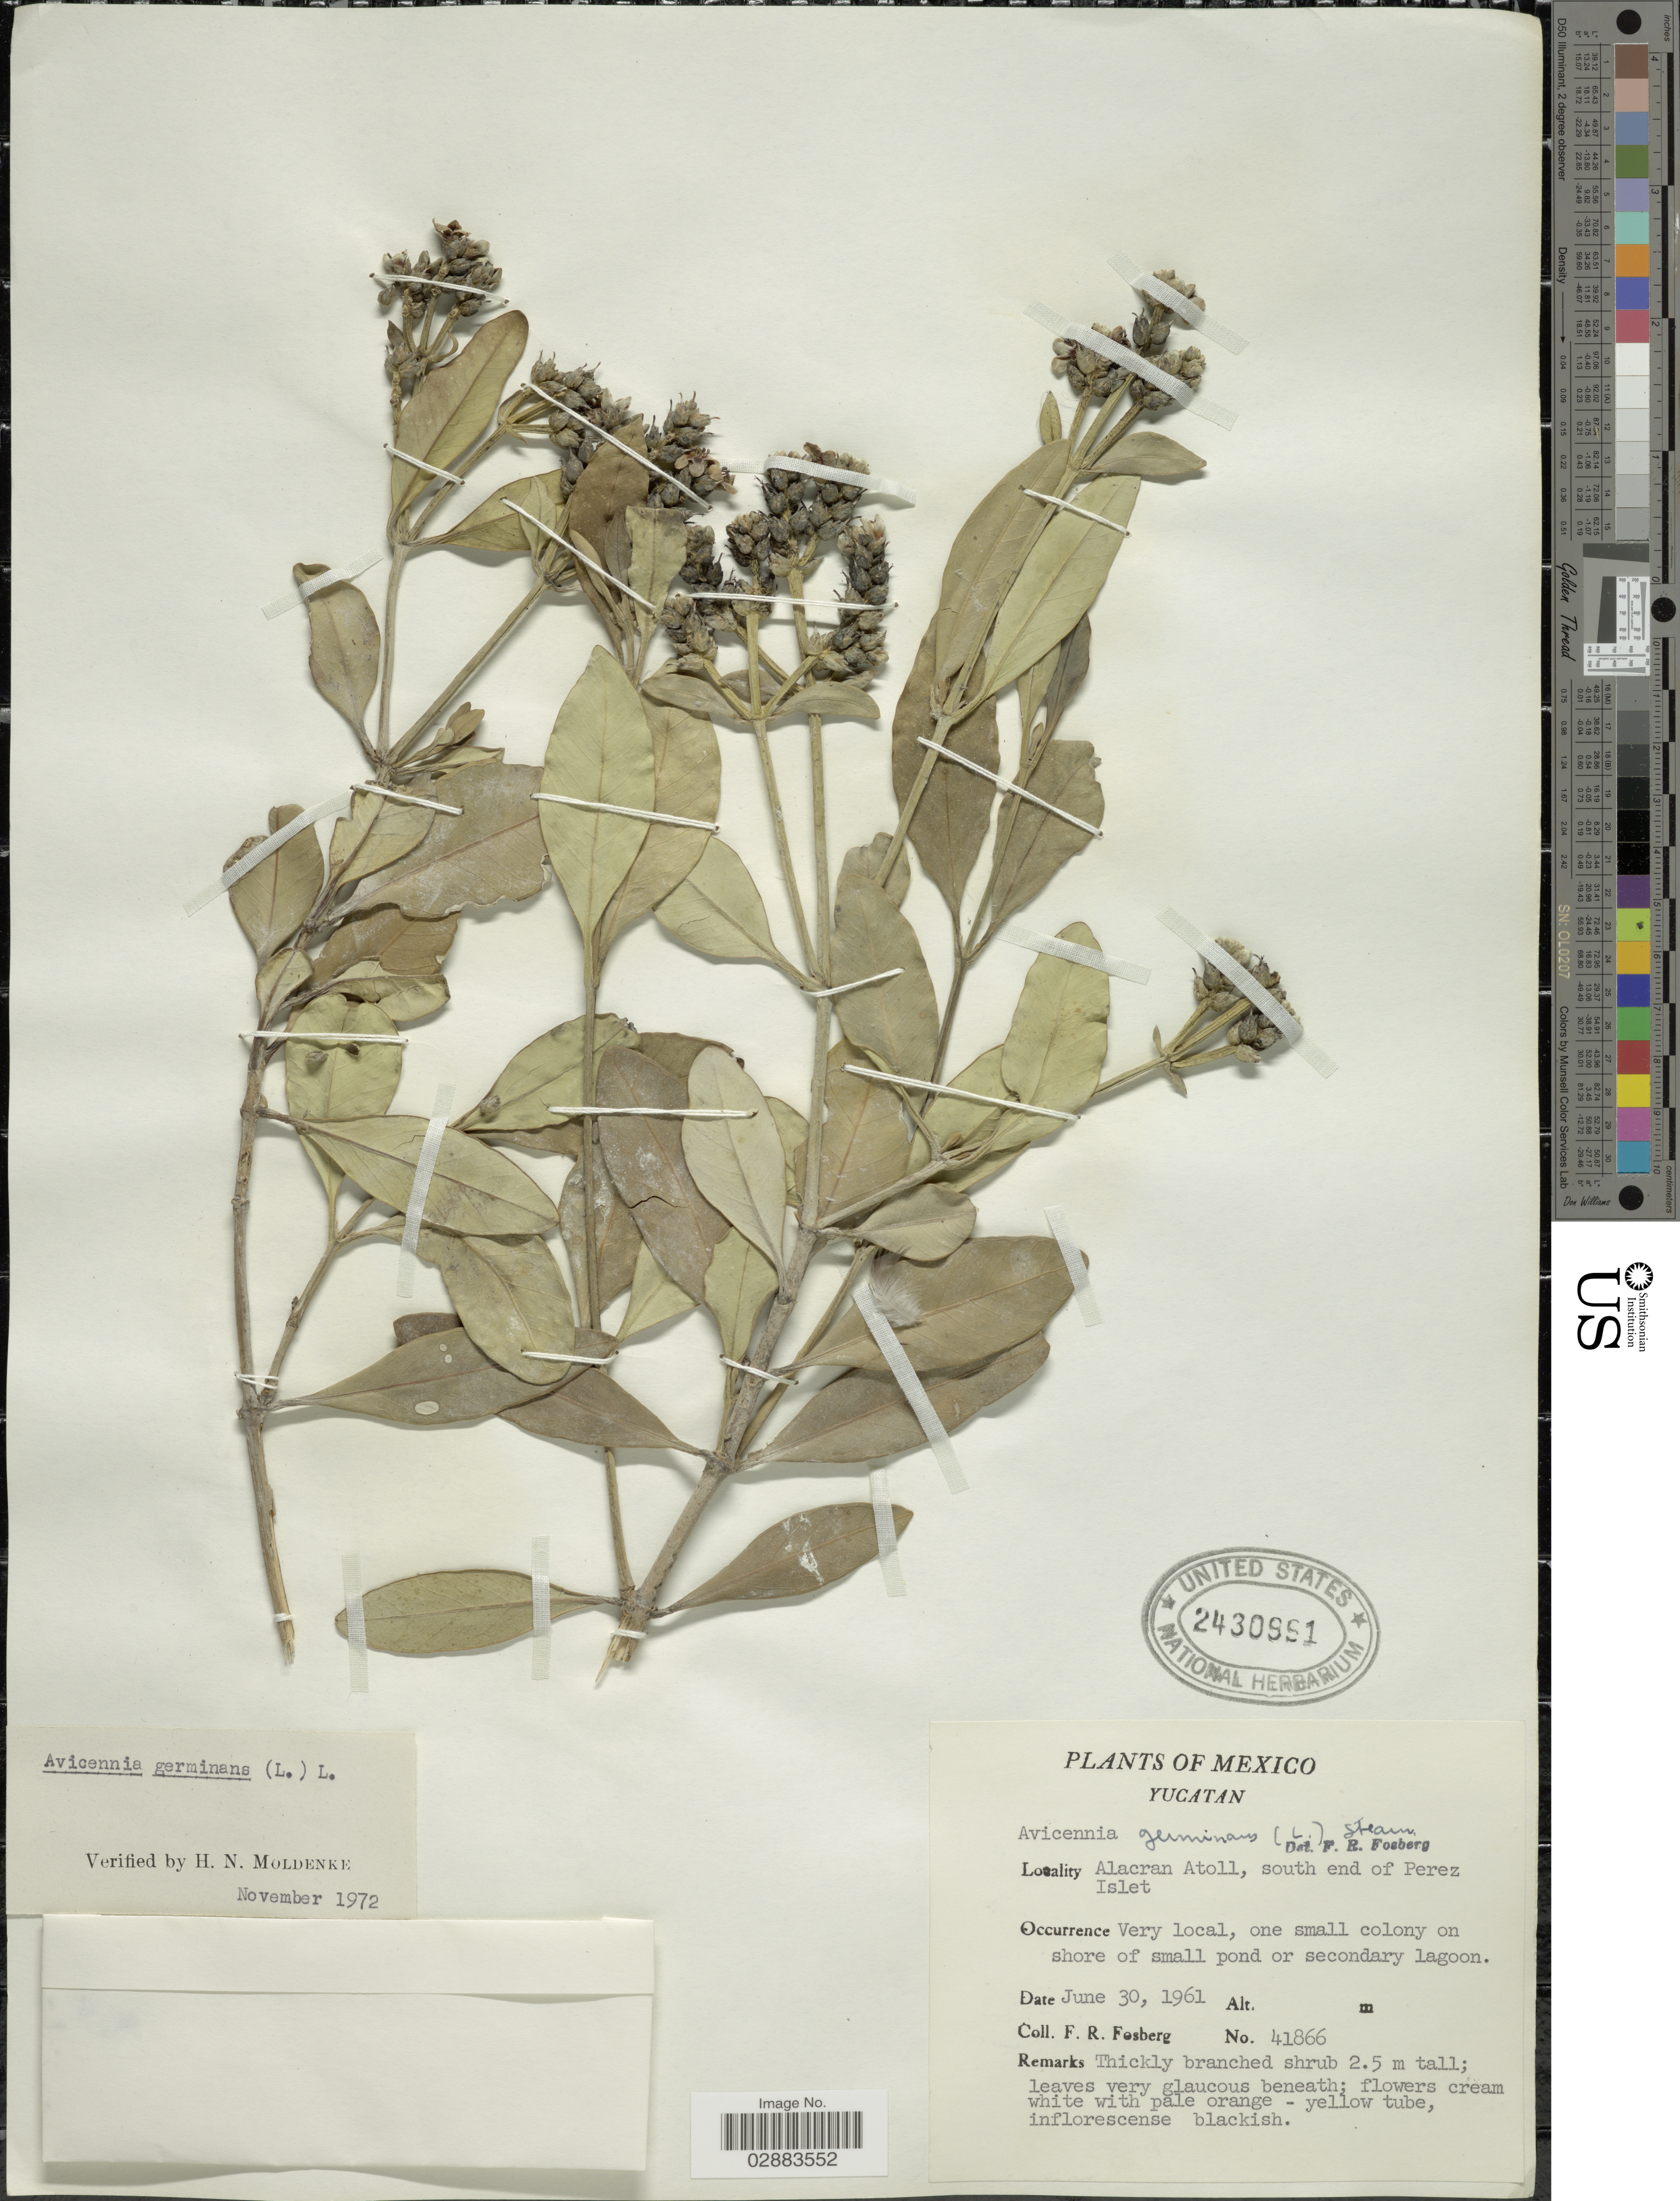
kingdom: Plantae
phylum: Tracheophyta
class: Magnoliopsida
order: Lamiales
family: Acanthaceae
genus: Avicennia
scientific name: Avicennia germinans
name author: (L.) L.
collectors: F. R. Fosberg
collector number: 41866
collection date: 1961-06-30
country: Mexico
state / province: Yucatán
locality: Alacran Atoll, south end of Perez Islet.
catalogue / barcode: US 2430991